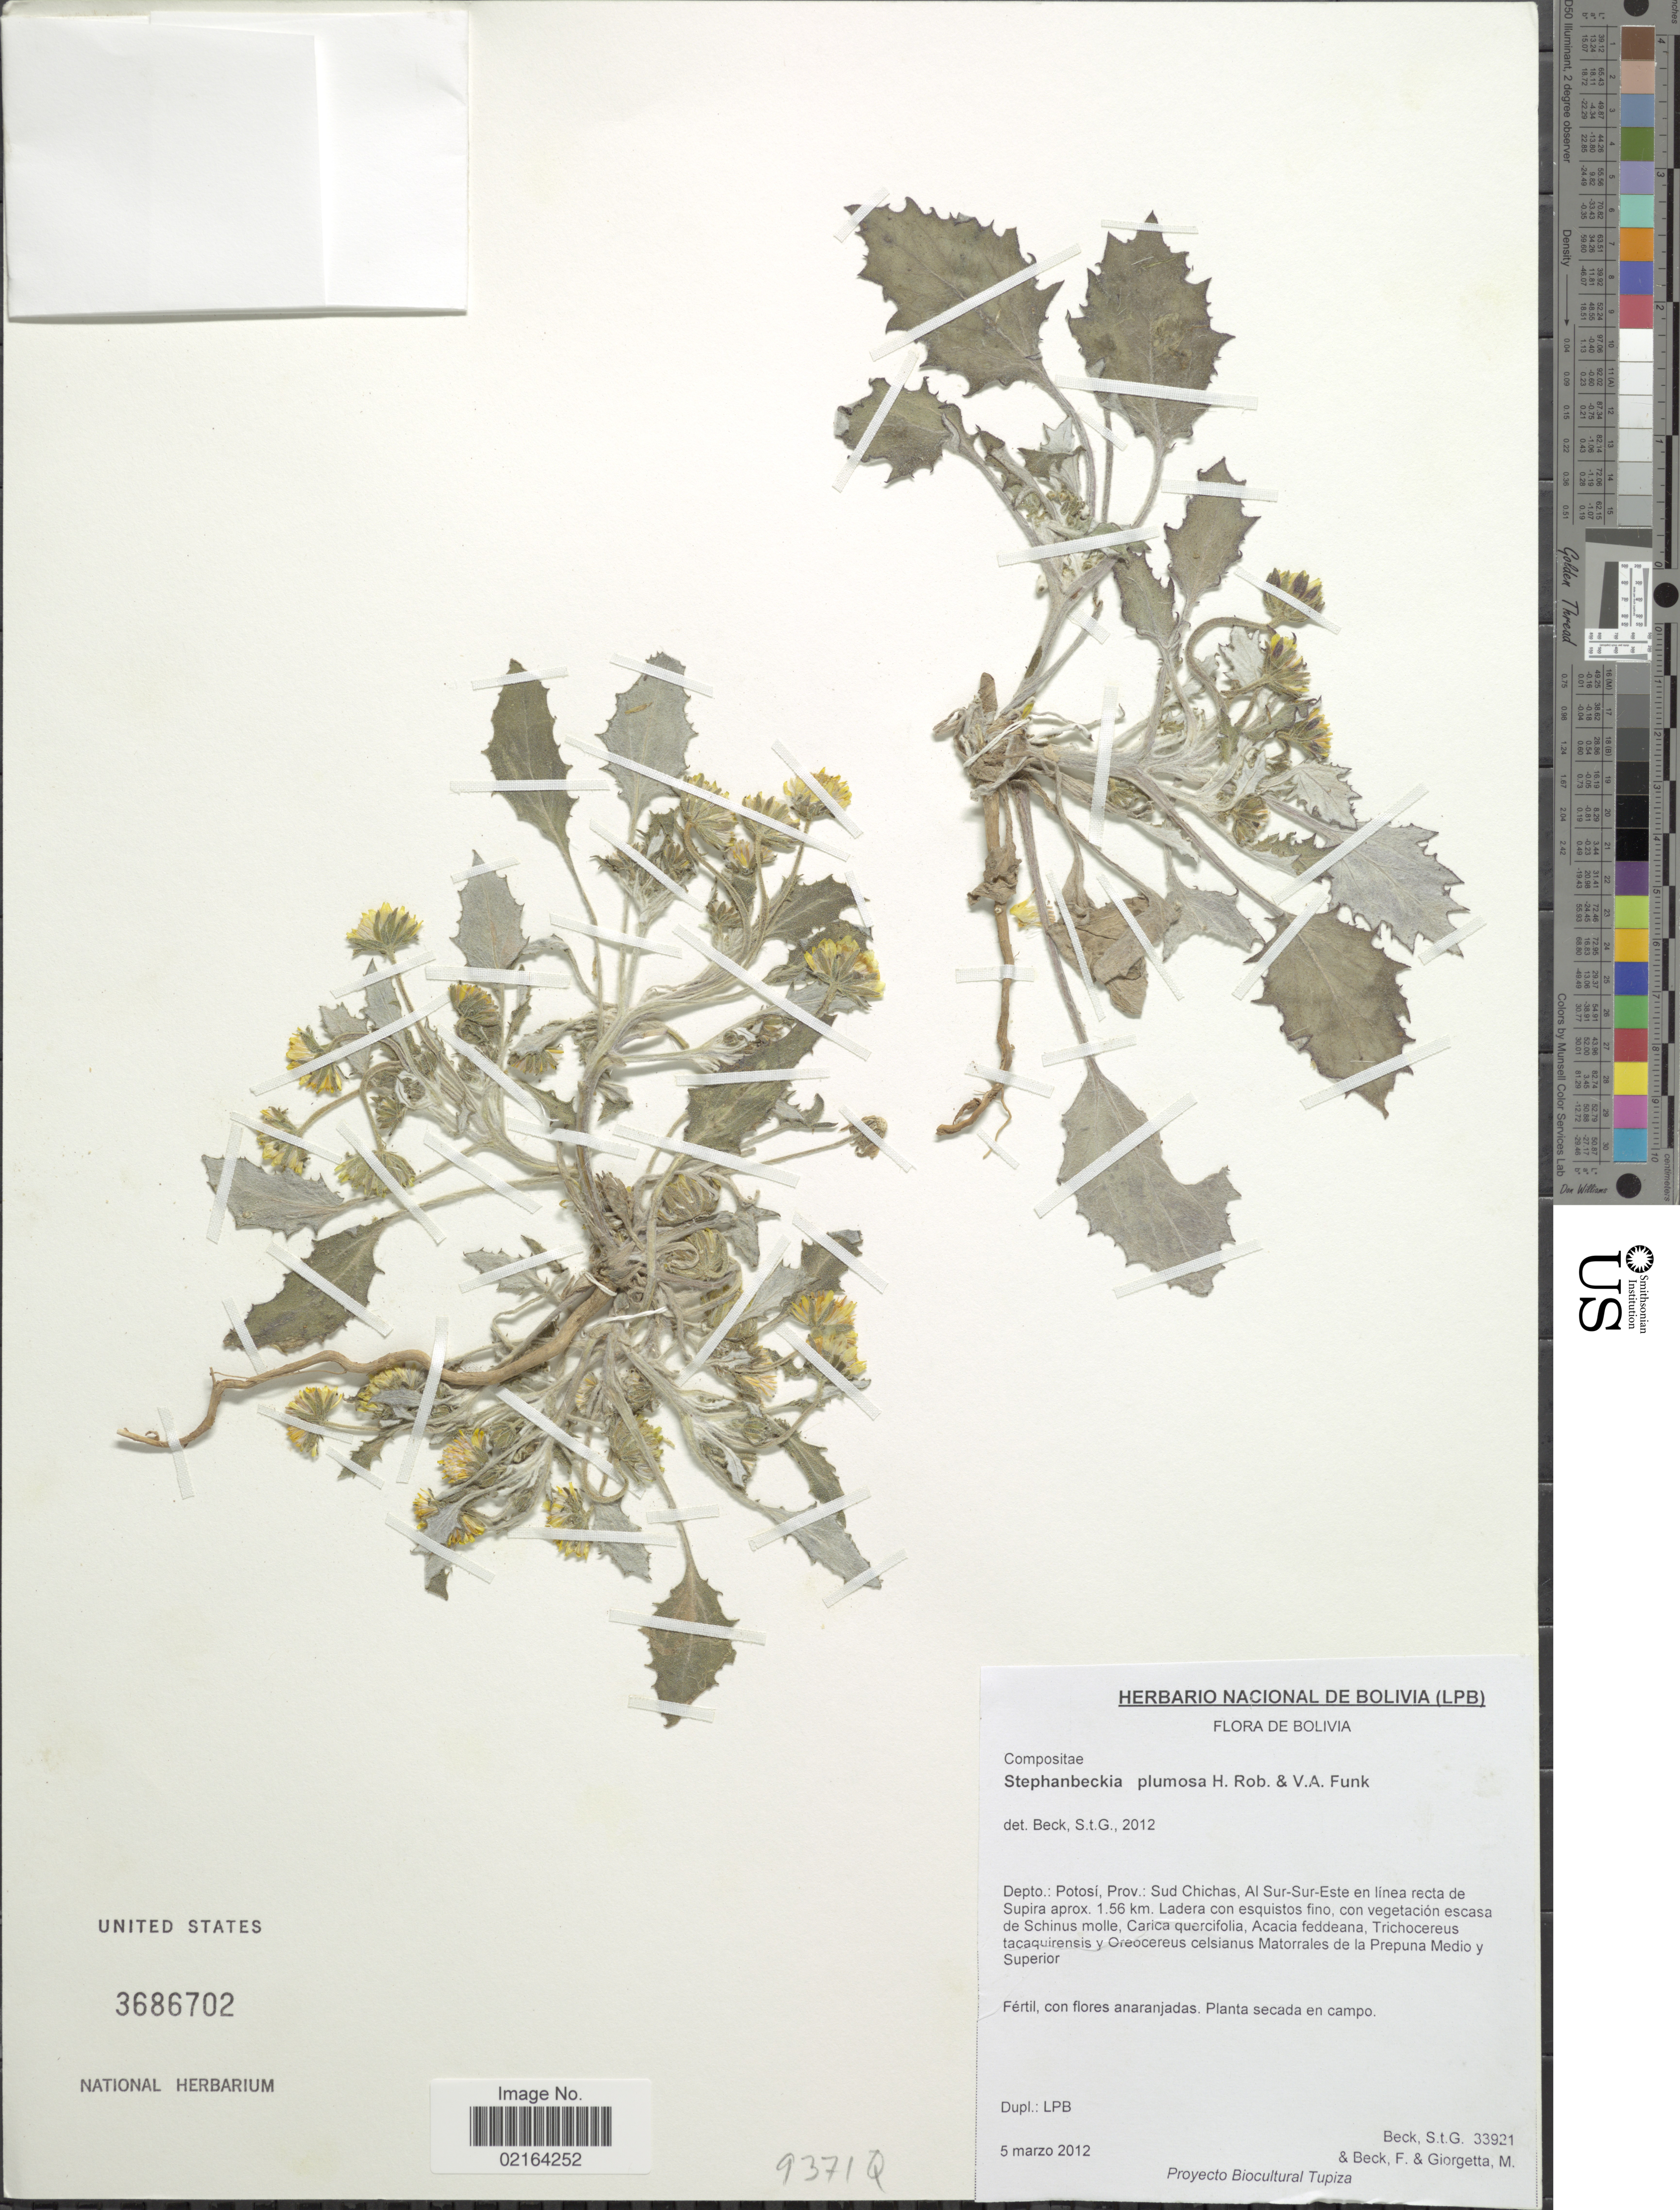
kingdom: Plantae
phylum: Tracheophyta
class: Magnoliopsida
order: Asterales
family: Asteraceae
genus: Stephanbeckia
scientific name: Stephanbeckia plumosa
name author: H. Rob. & V.A. Funk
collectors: S. G. Beck, F. Beck & M. Giorgetta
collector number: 33921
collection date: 2012-03-05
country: Bolivia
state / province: Potosi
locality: Depto. Potosi, Prov.: Sud Chichas, Al Sur-Sur-Este en linia recta de Supira aprox. 1.56 km.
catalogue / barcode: US 3686702